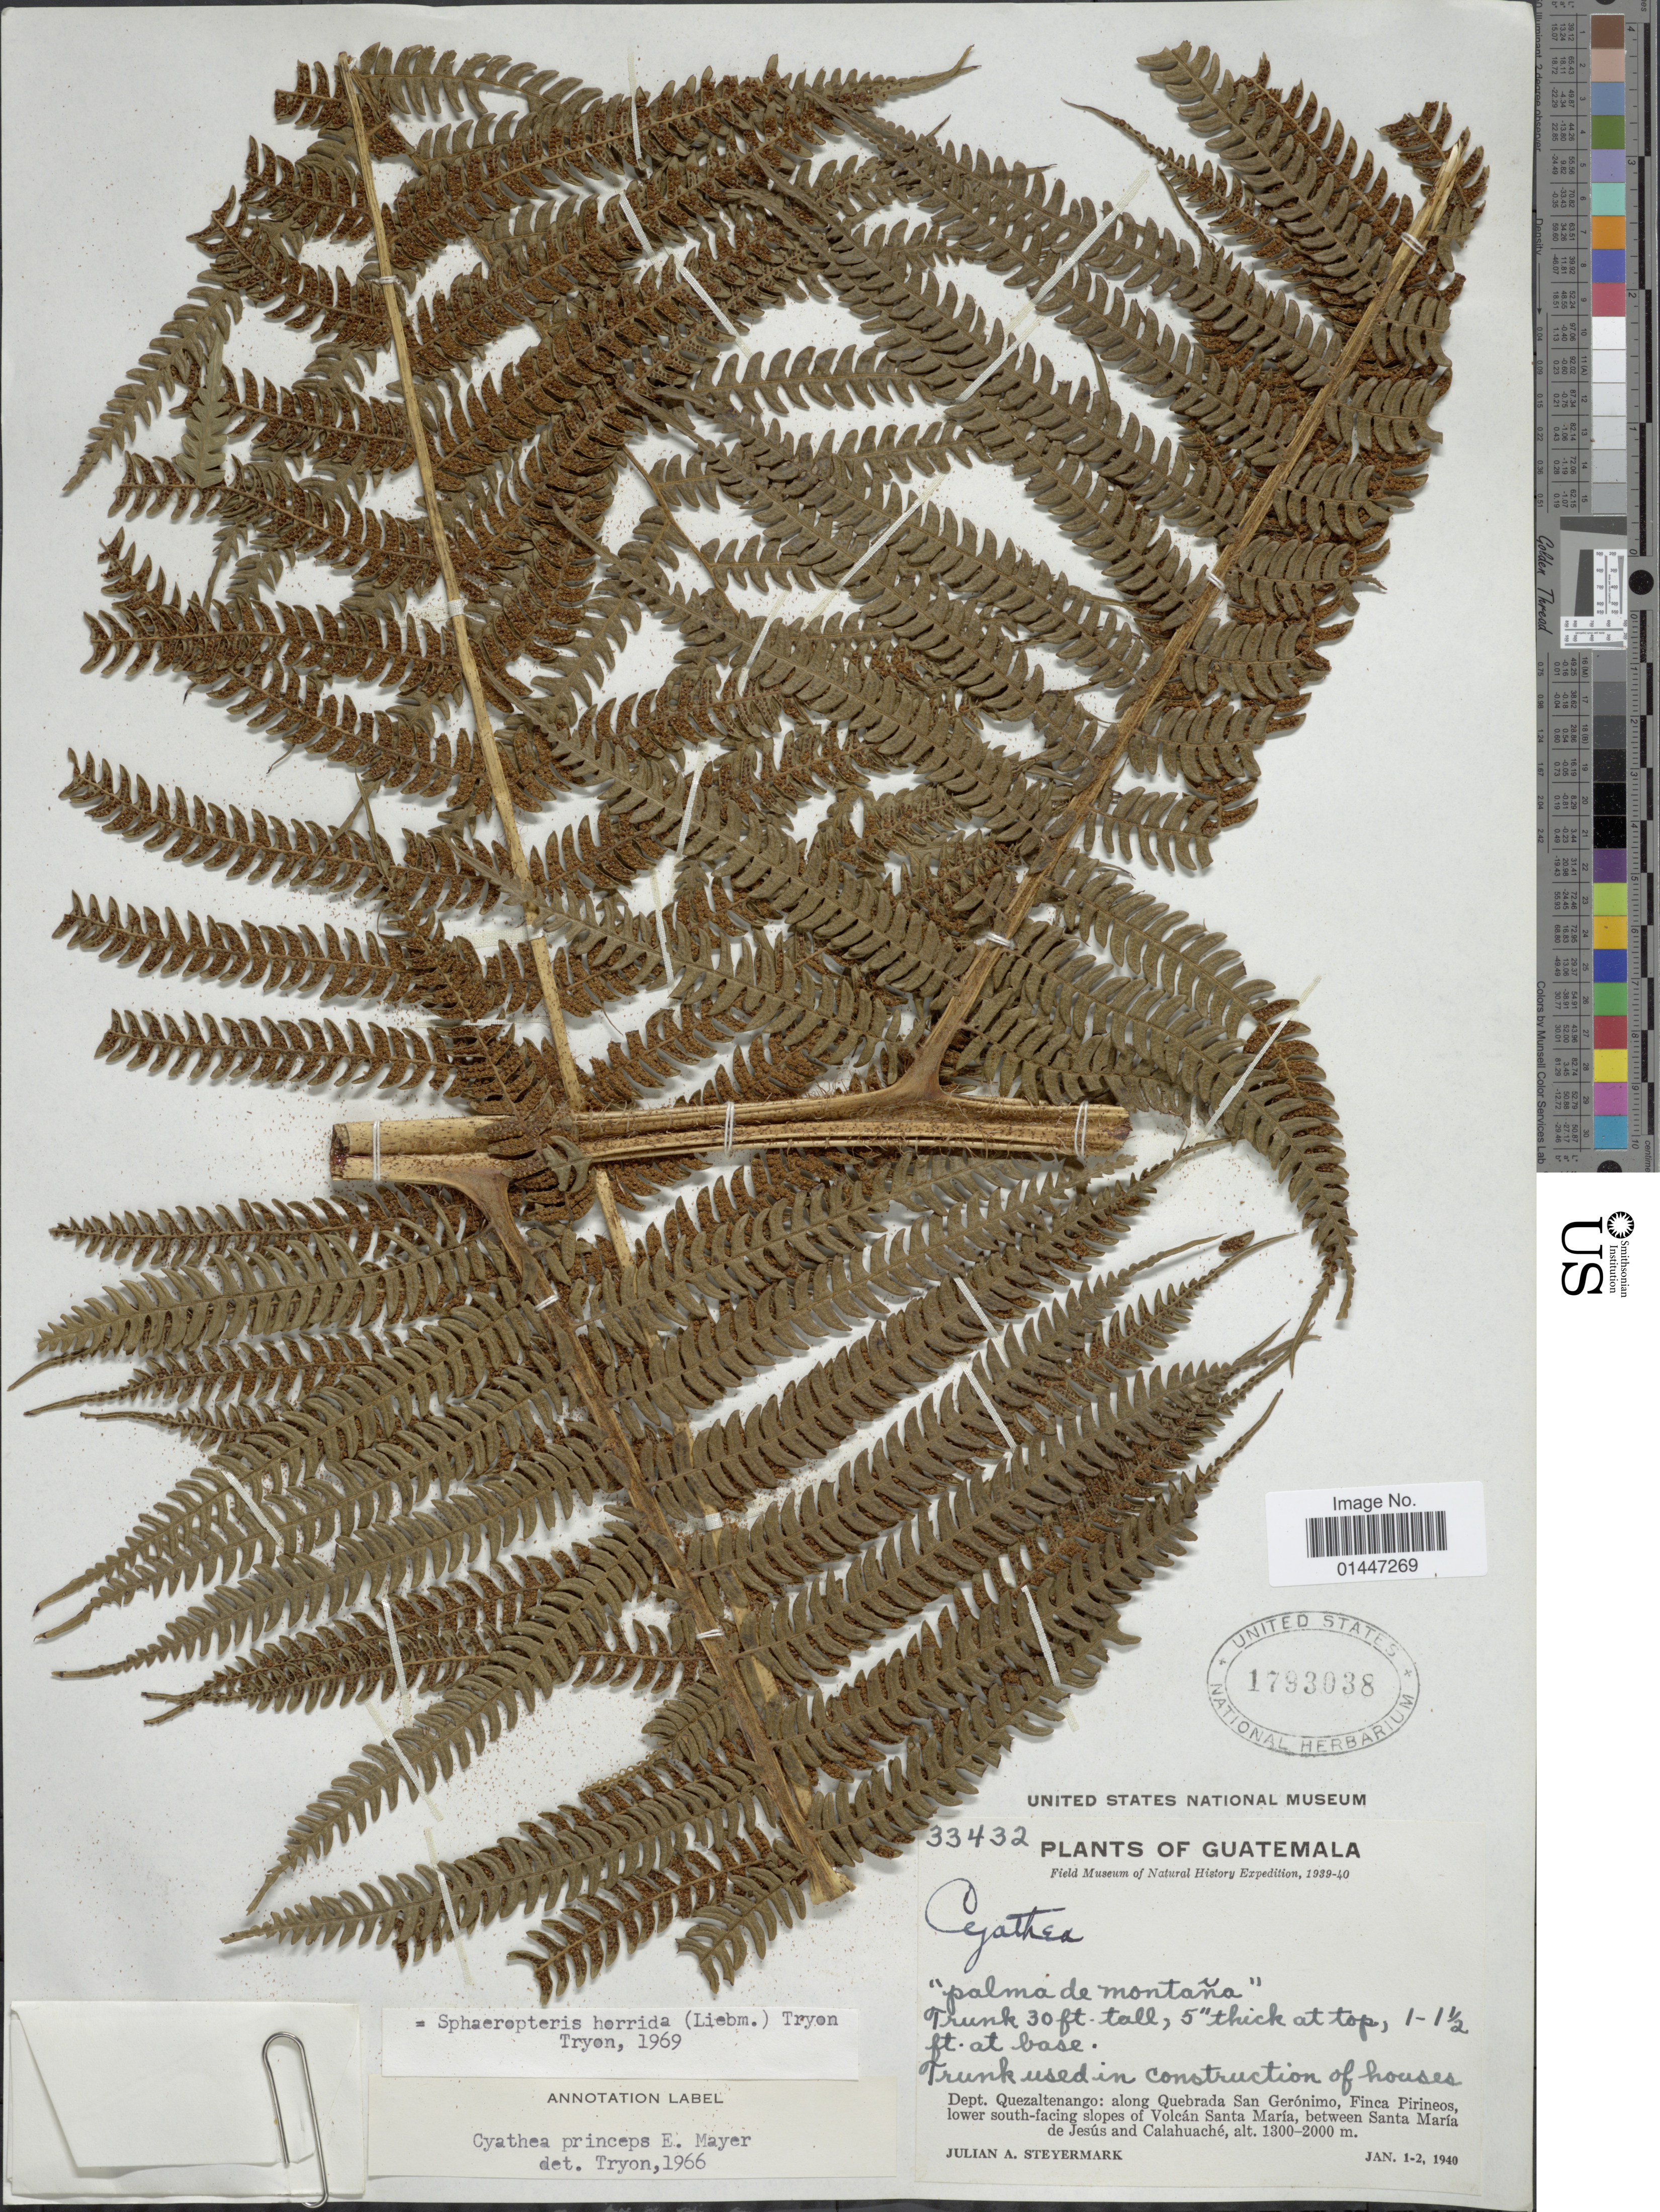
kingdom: Plantae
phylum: Tracheophyta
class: Polypodiopsida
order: Cyatheales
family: Cyatheaceae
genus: Sphaeropteris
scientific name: Sphaeropteris horrida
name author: (Liebm.) R.M. Tryon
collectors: J. Steyermark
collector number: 33432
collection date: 1940-01-01/1940-01-02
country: Guatemala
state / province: Quetzaltenango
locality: Dept. Quezaltenango: along Quebrada San Geronimo, Finca Pirineos, lower south- facing slopes of Volcan Santa Maris, between Santa Maria de Jesus and Calahuache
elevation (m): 1300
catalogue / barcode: US 1793038